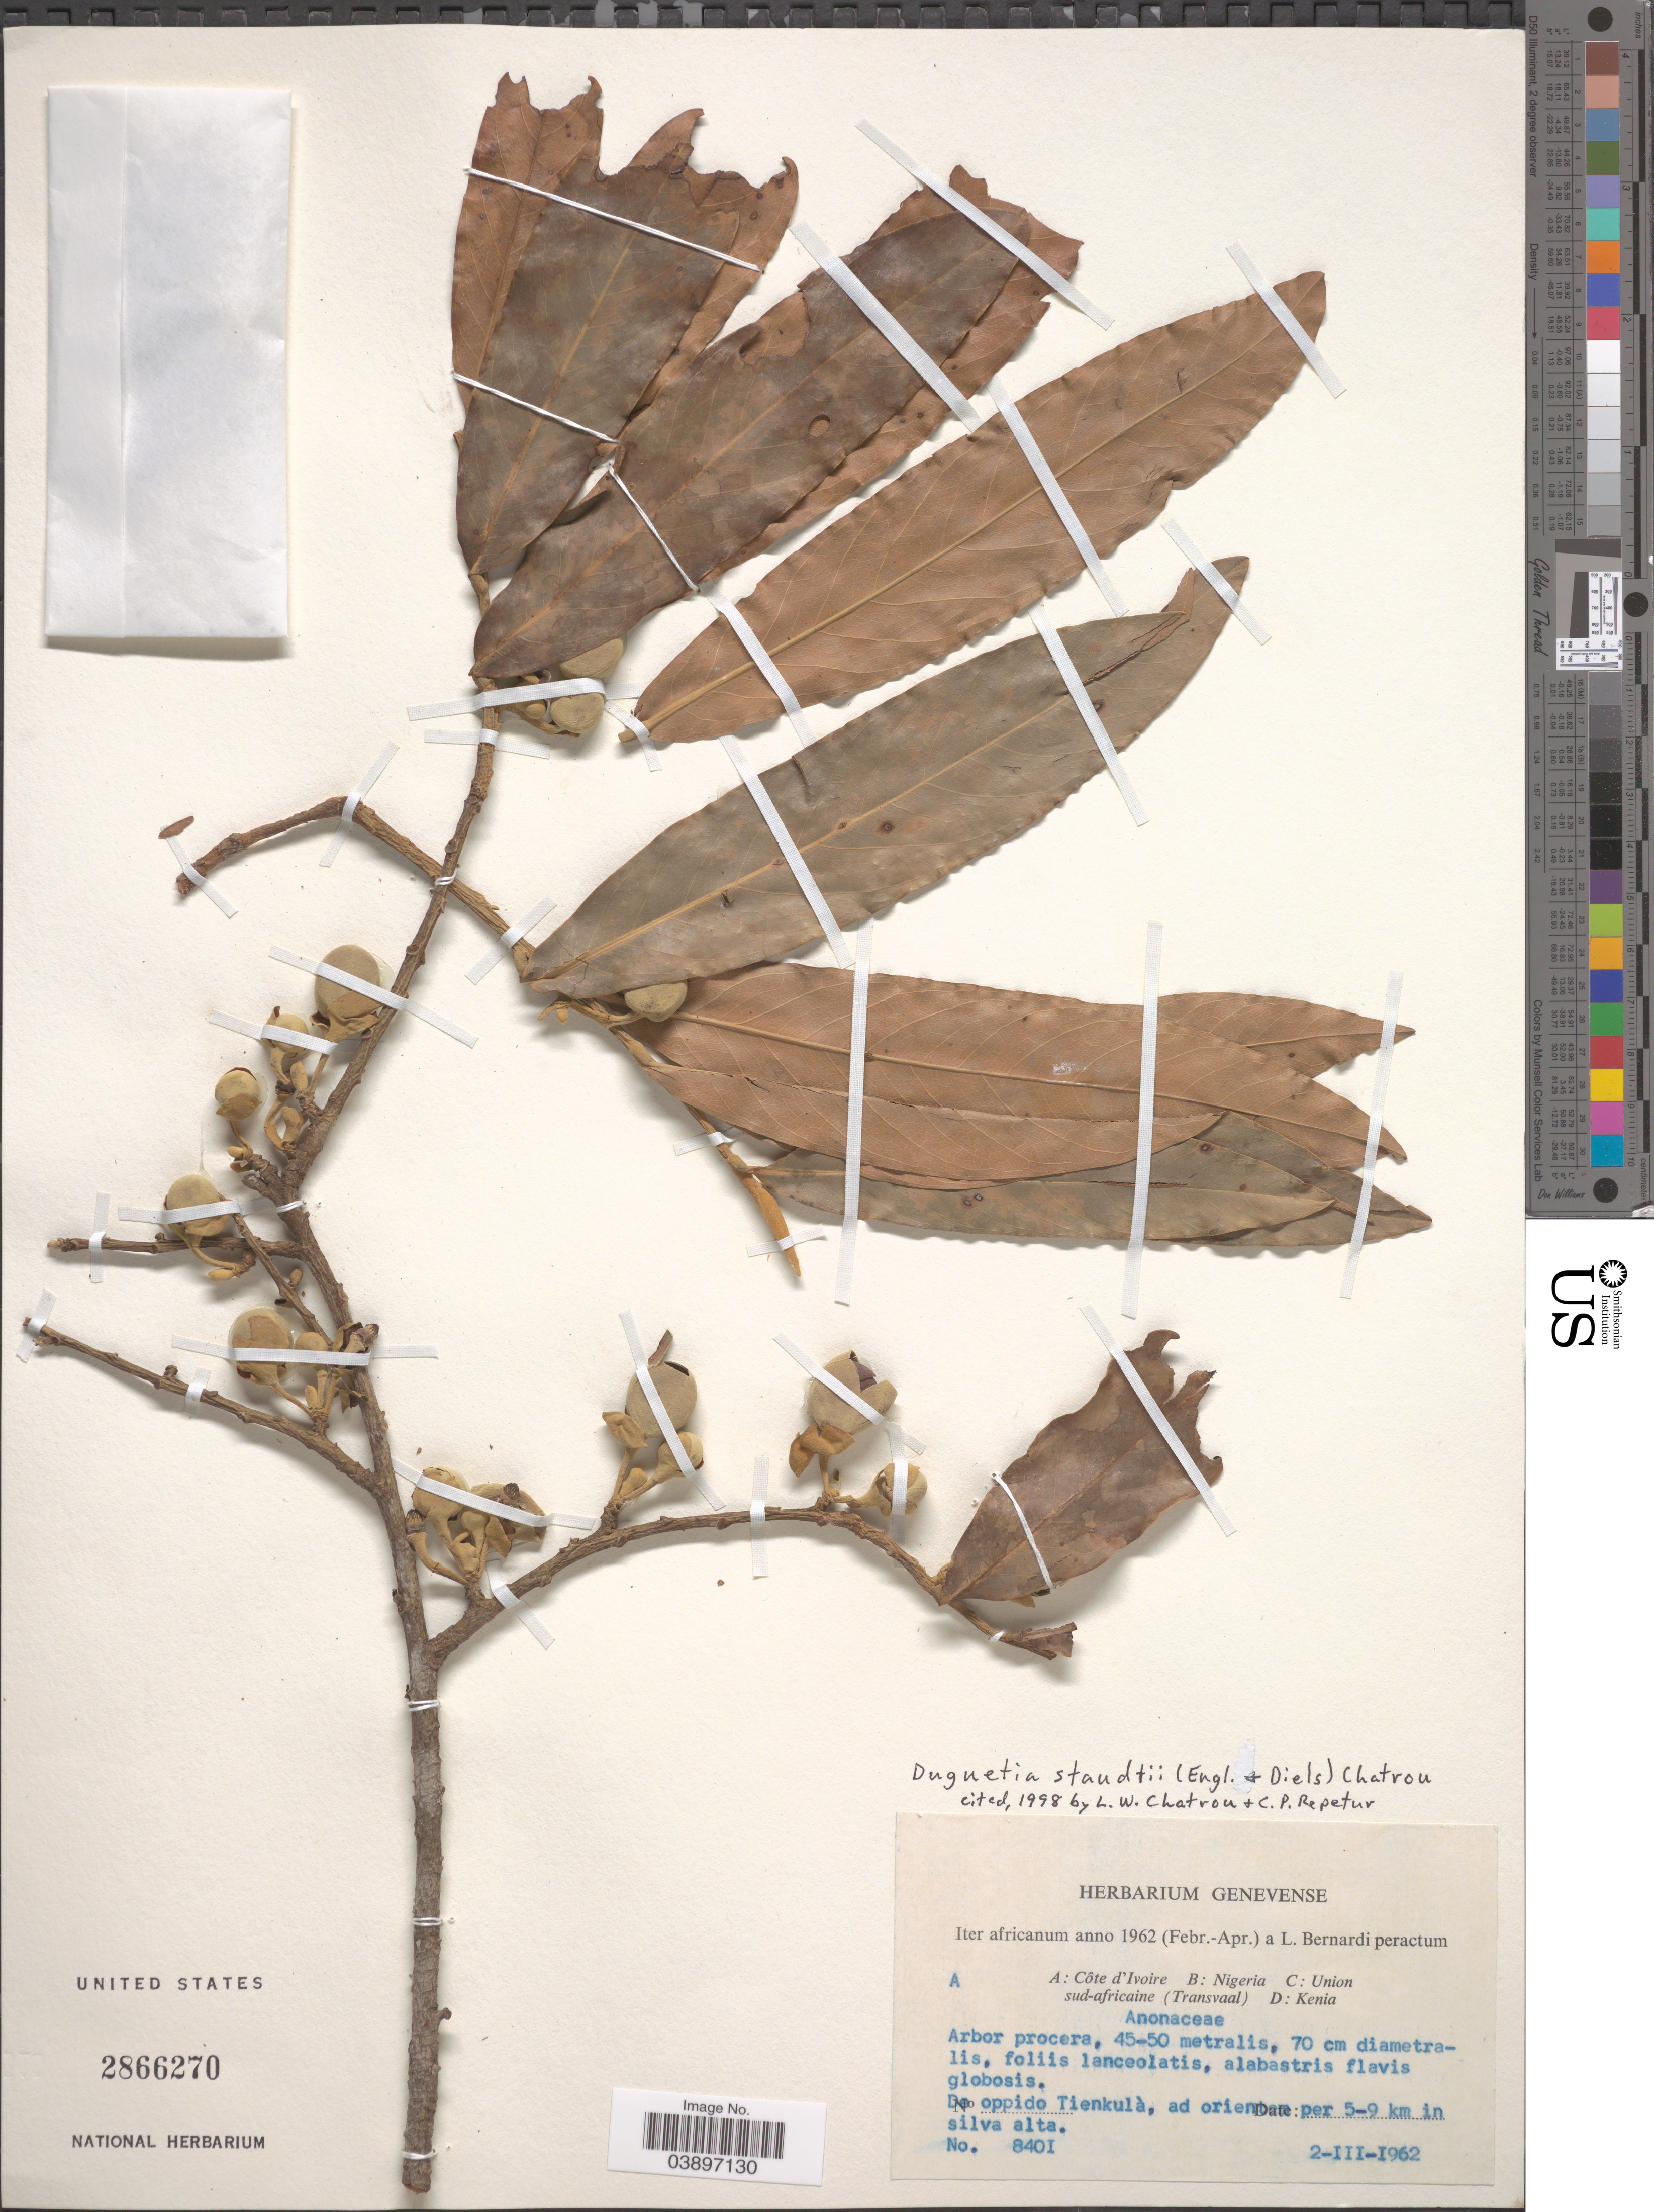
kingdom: Plantae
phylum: Tracheophyta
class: Magnoliopsida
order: Magnoliales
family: Annonaceae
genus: Duguetia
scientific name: Duguetia staudtii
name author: (Engl. & Diels) Chatrou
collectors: L. Bernardi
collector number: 8401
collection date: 1962-03-02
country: Ivory Coast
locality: De oppido Tienkulà, ad orient [illegible text] per 5-9 km in silv alta.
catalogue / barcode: US 2866270